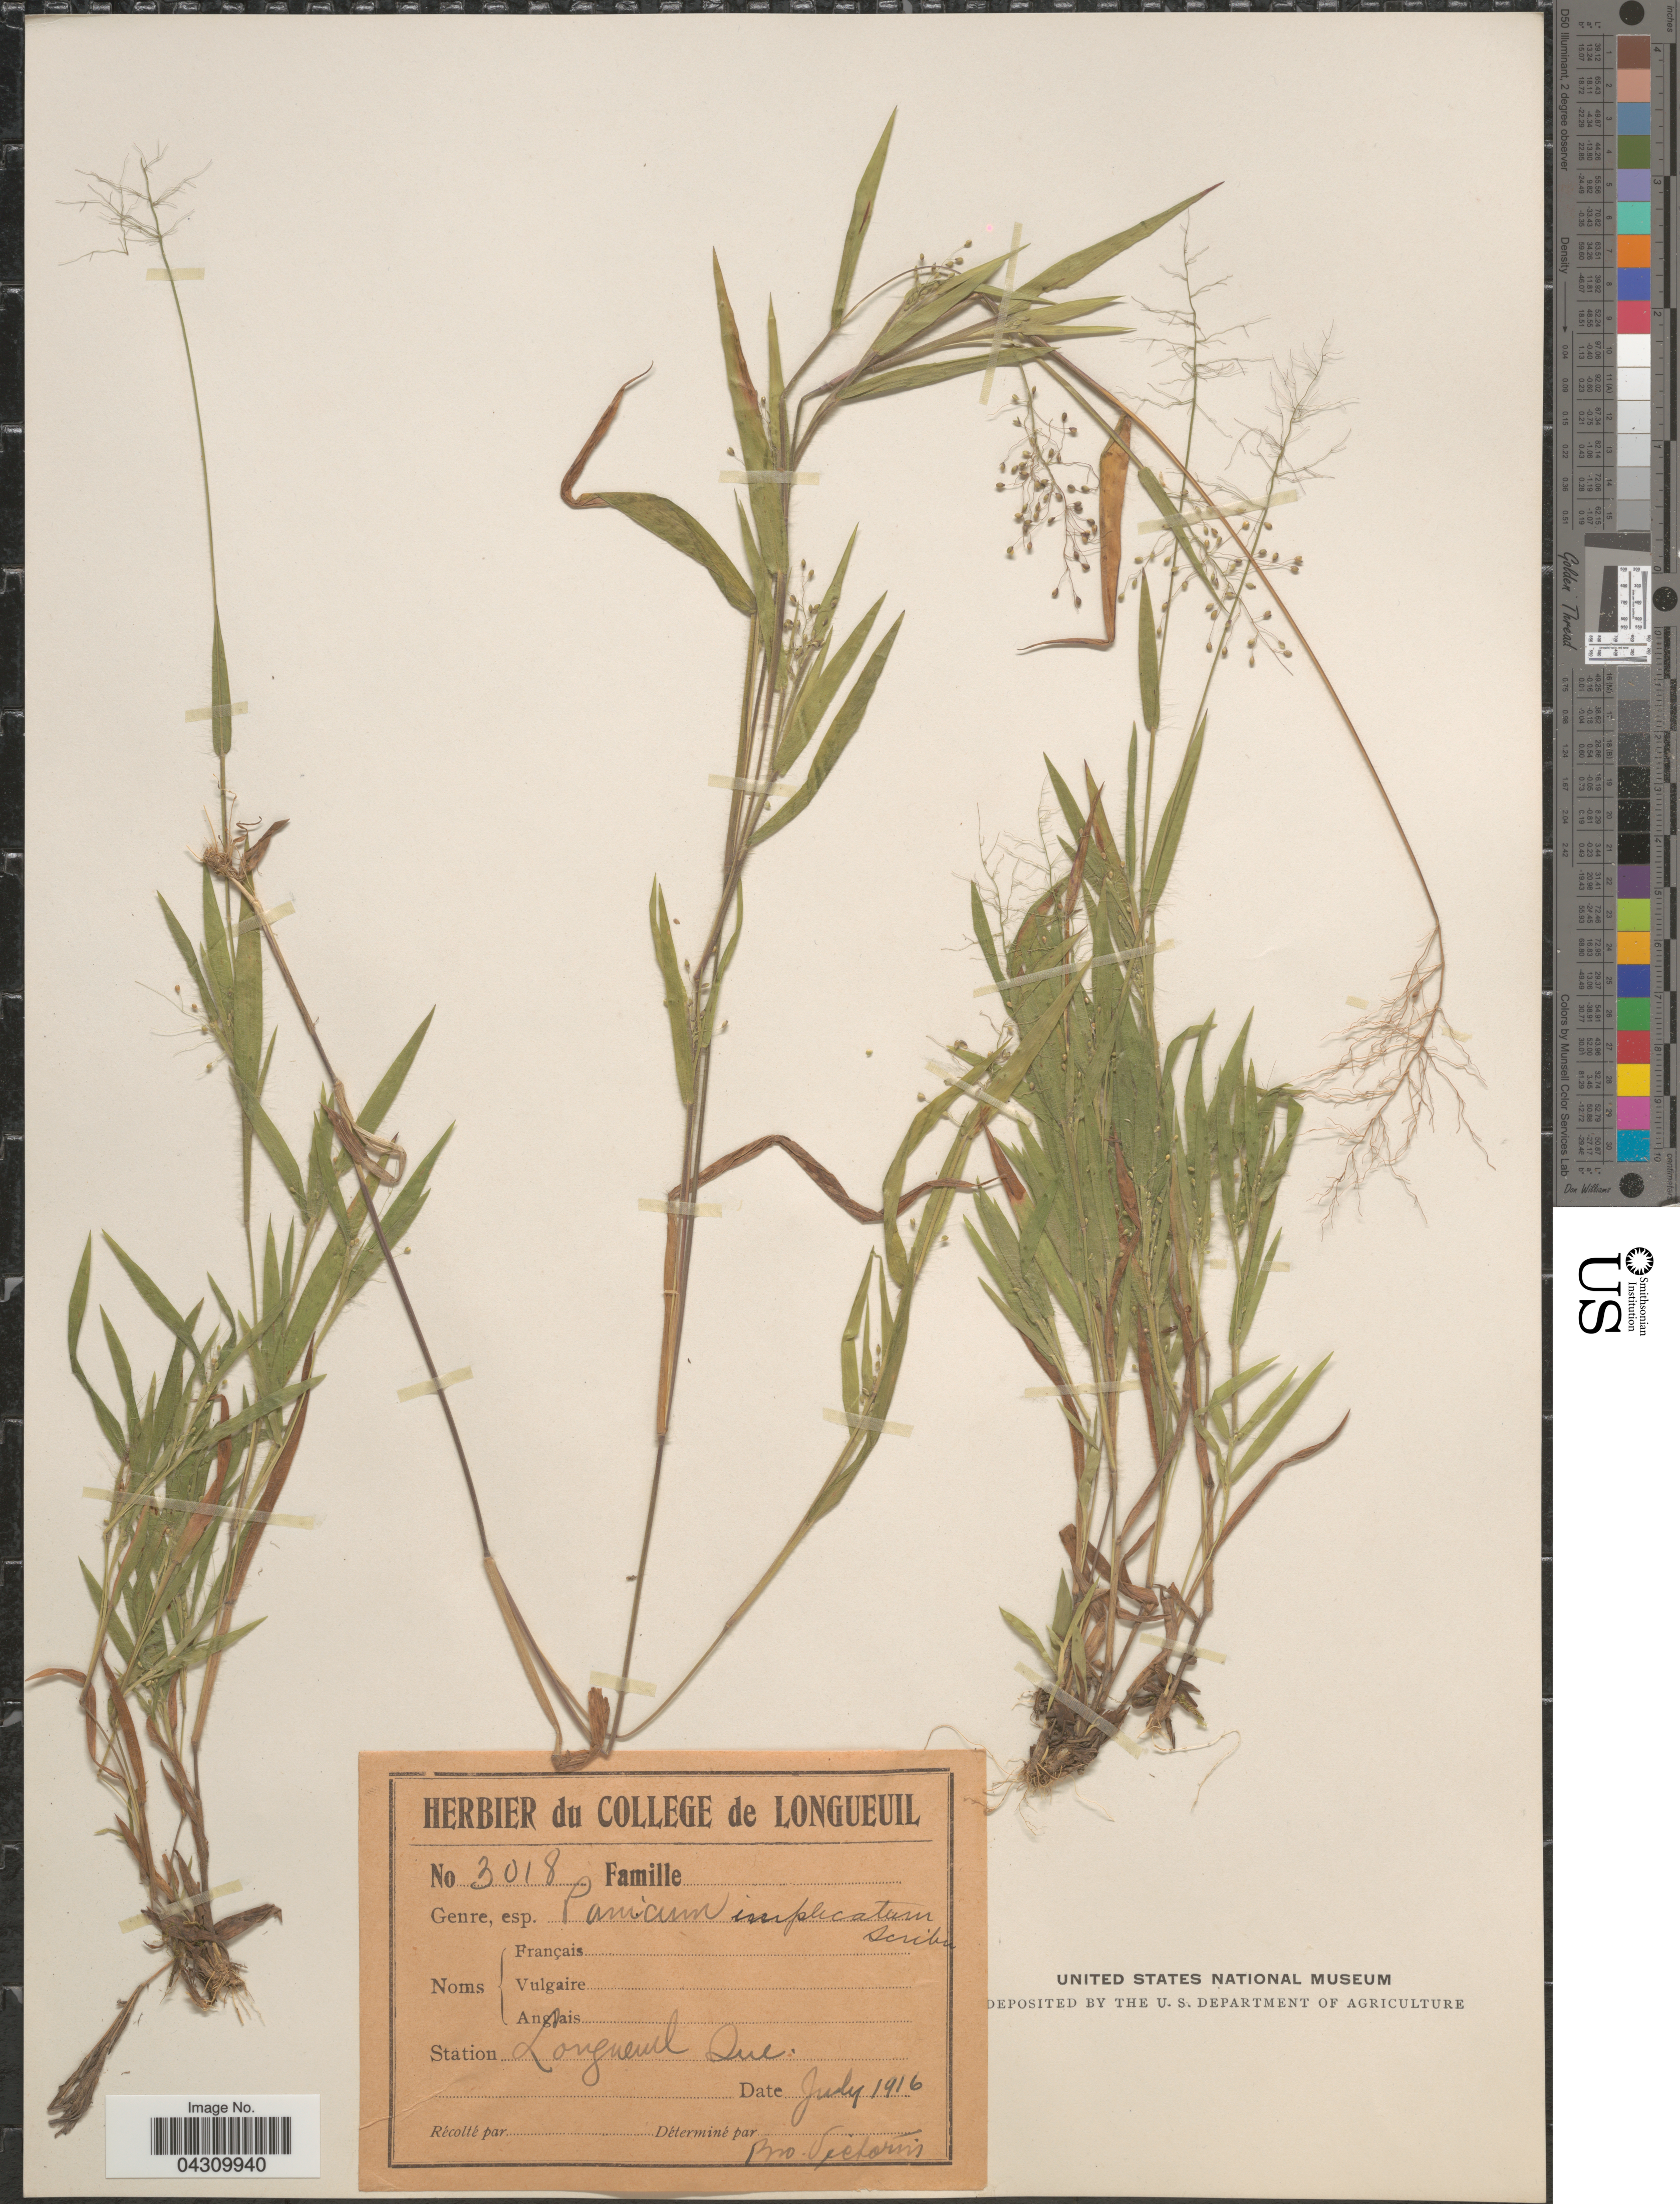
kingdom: Plantae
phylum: Tracheophyta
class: Liliopsida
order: Poales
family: Poaceae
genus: Dichanthelium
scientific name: Dichanthelium acuminatum var. acuminatum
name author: (Sw.) Gould & C.A. Clark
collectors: Ex Herb. du College de Longueuil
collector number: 3018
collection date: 1916-07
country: Canada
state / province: Quebec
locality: Longueuil.